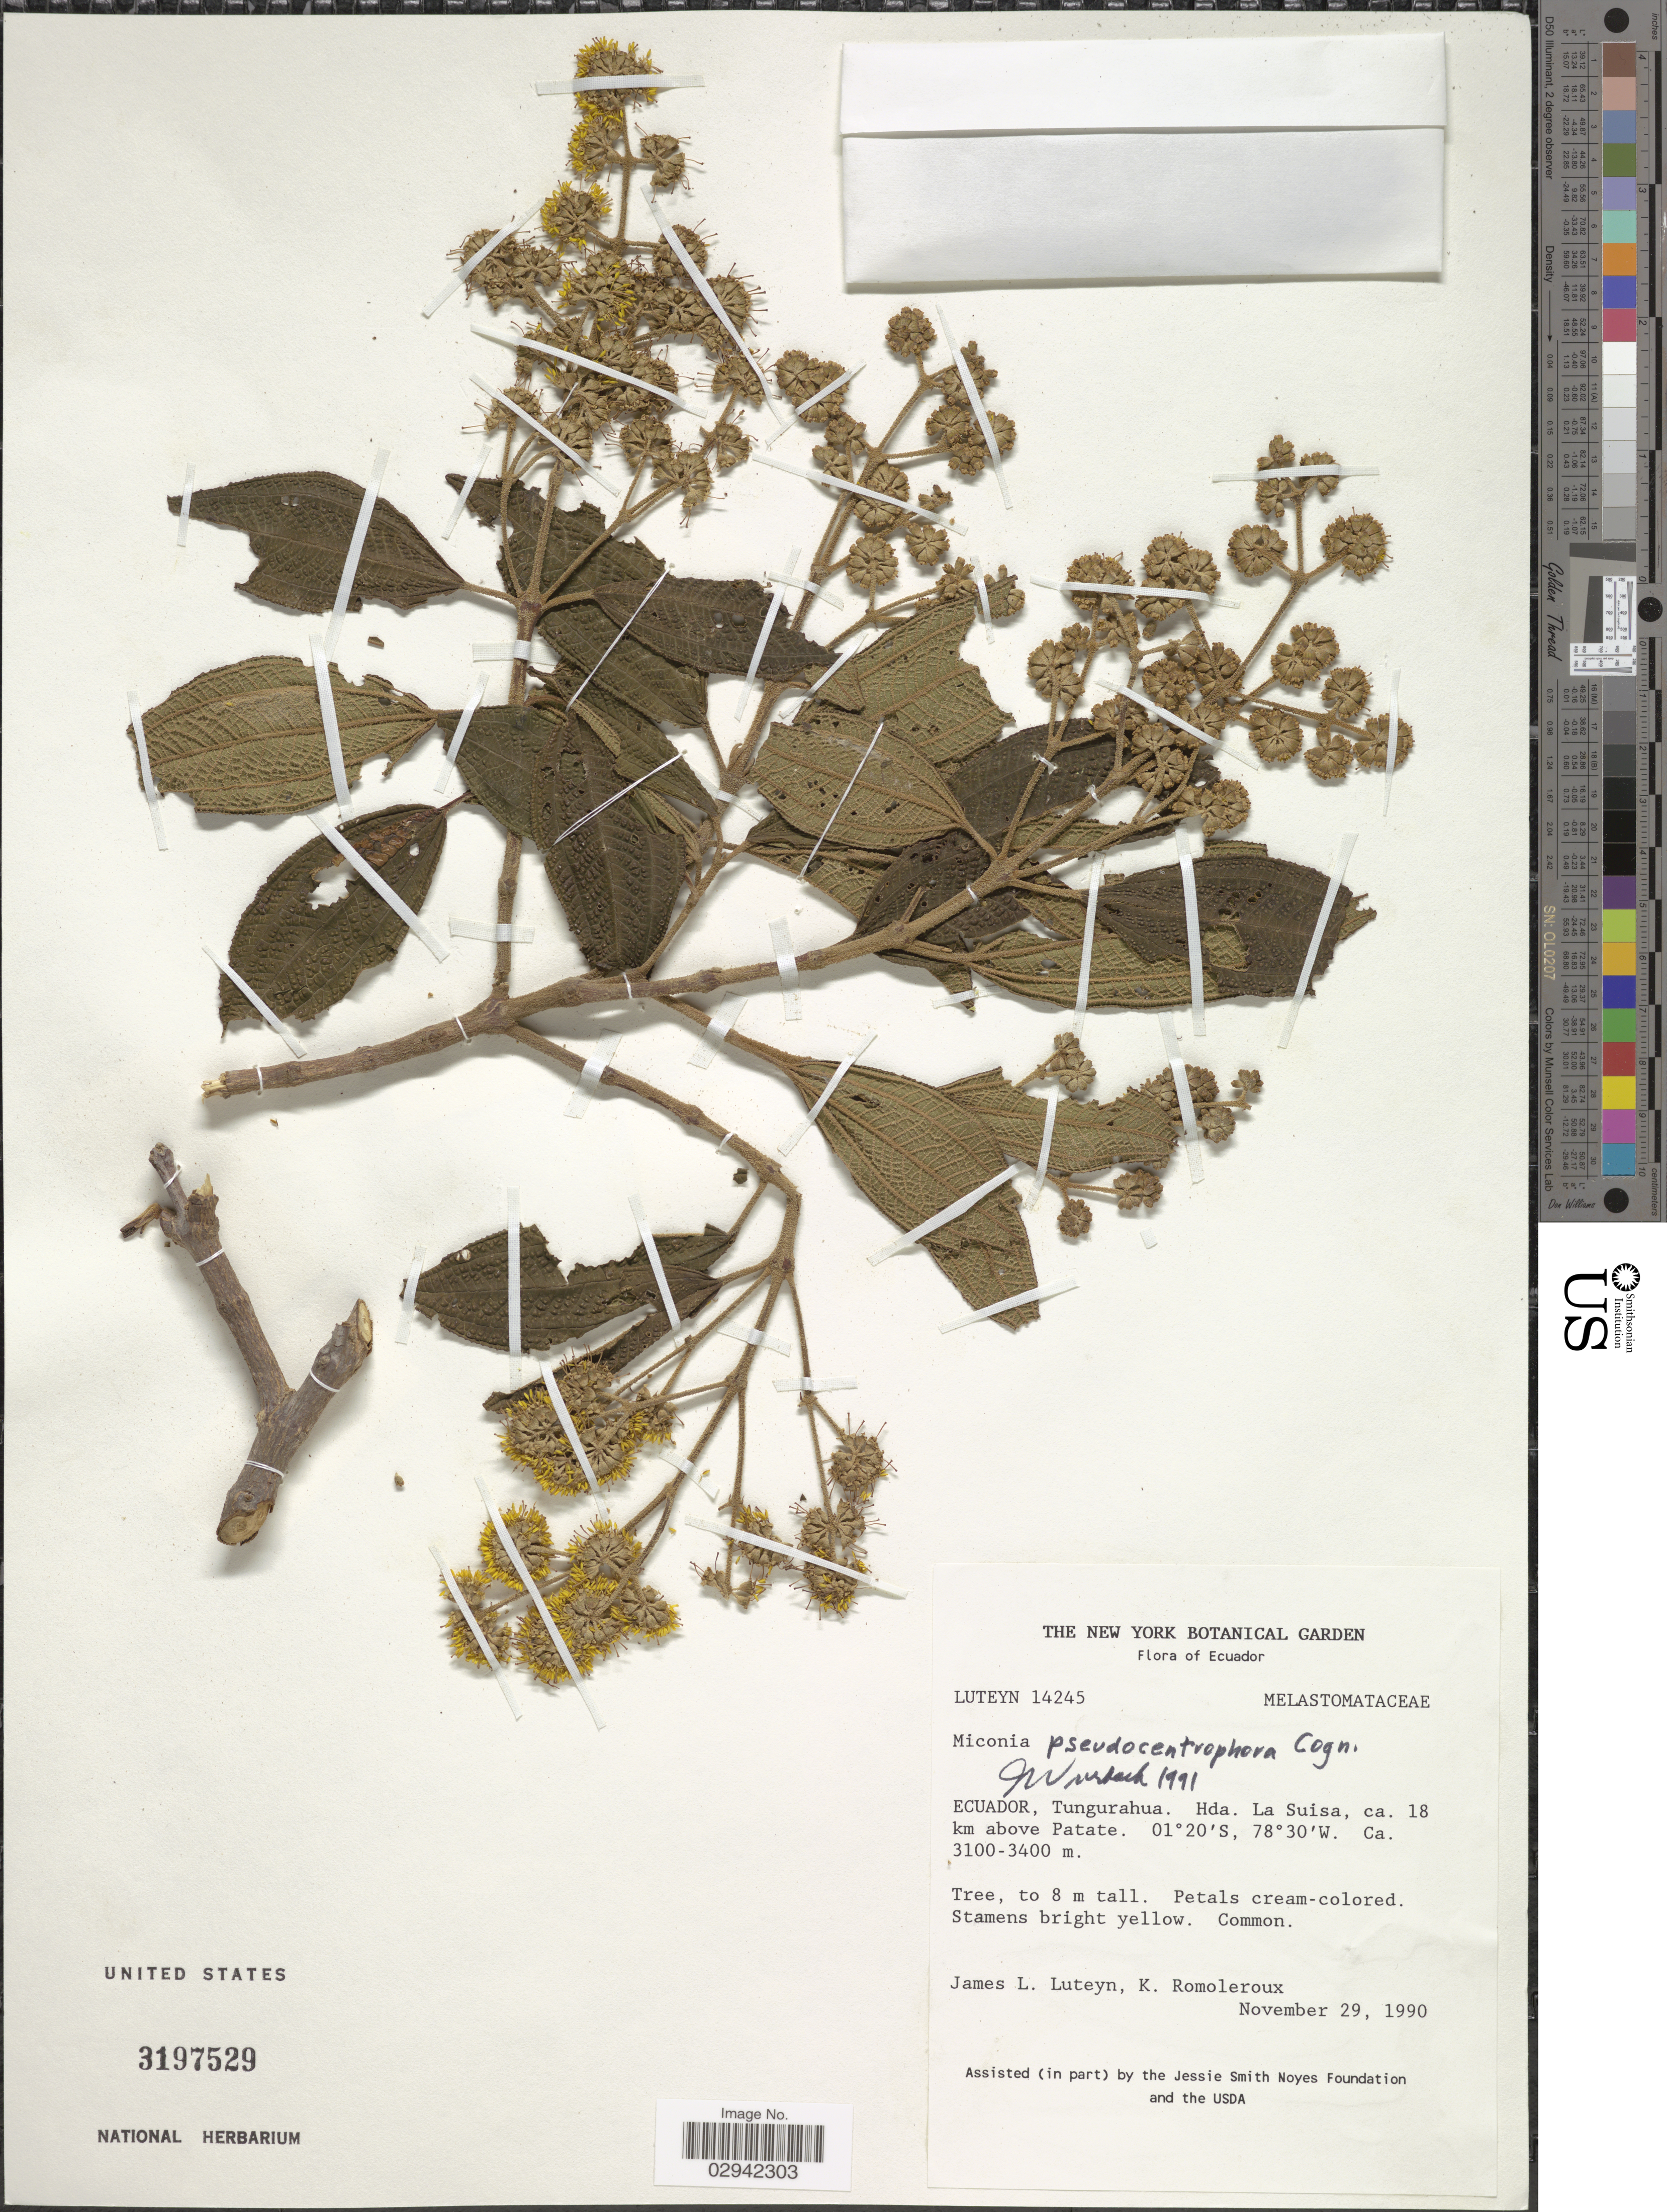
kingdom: Plantae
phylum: Tracheophyta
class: Magnoliopsida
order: Myrtales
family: Melastomataceae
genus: Miconia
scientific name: Miconia pseudocentrophora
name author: Cogn.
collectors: J. Luteyn & K. Romoleroux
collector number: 14245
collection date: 1990-11-29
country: Ecuador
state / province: Tungurahua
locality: Hda. La Suisa, ca. 18 km above Patate.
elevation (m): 3100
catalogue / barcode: US 3197529